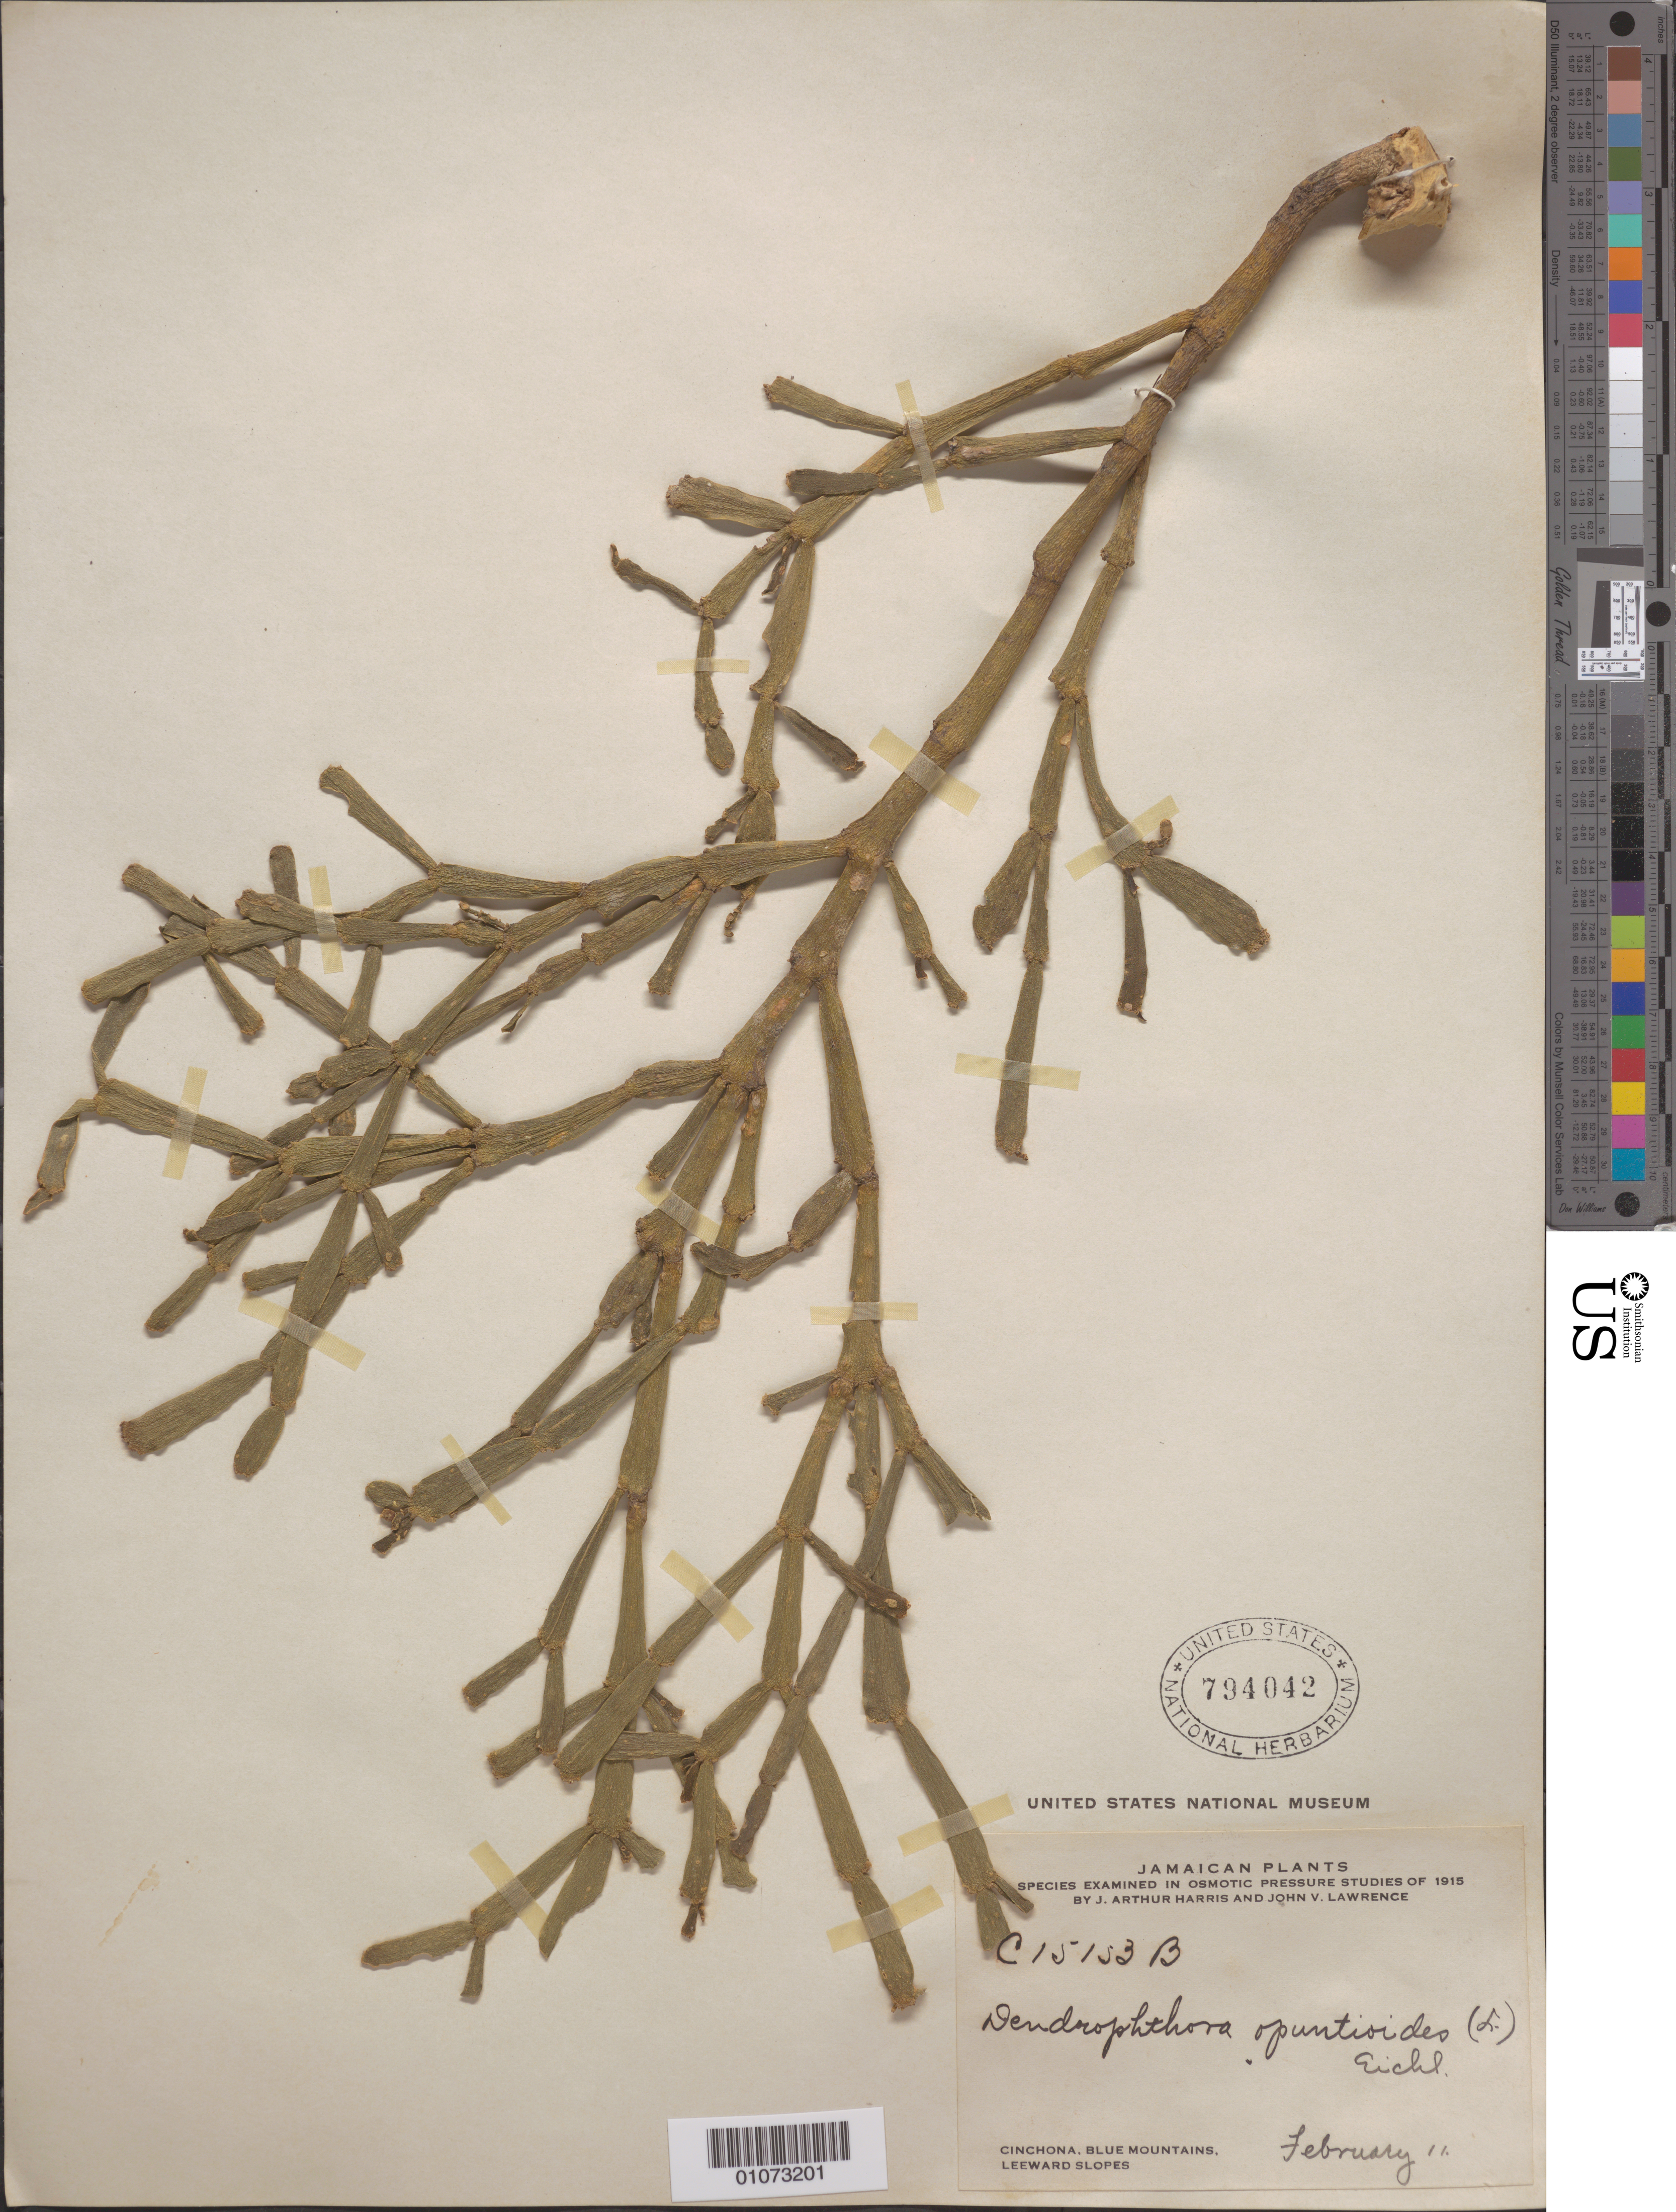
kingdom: Plantae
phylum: Tracheophyta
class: Magnoliopsida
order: Santalales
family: Viscaceae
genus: Dendrophthora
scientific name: Dendrophthora opuntioides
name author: (L.) Eichler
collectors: J. A. Harris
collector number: C15153B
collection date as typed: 11 Feb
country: Jamaica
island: Jamaica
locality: Leeward slopes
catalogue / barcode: US 794042